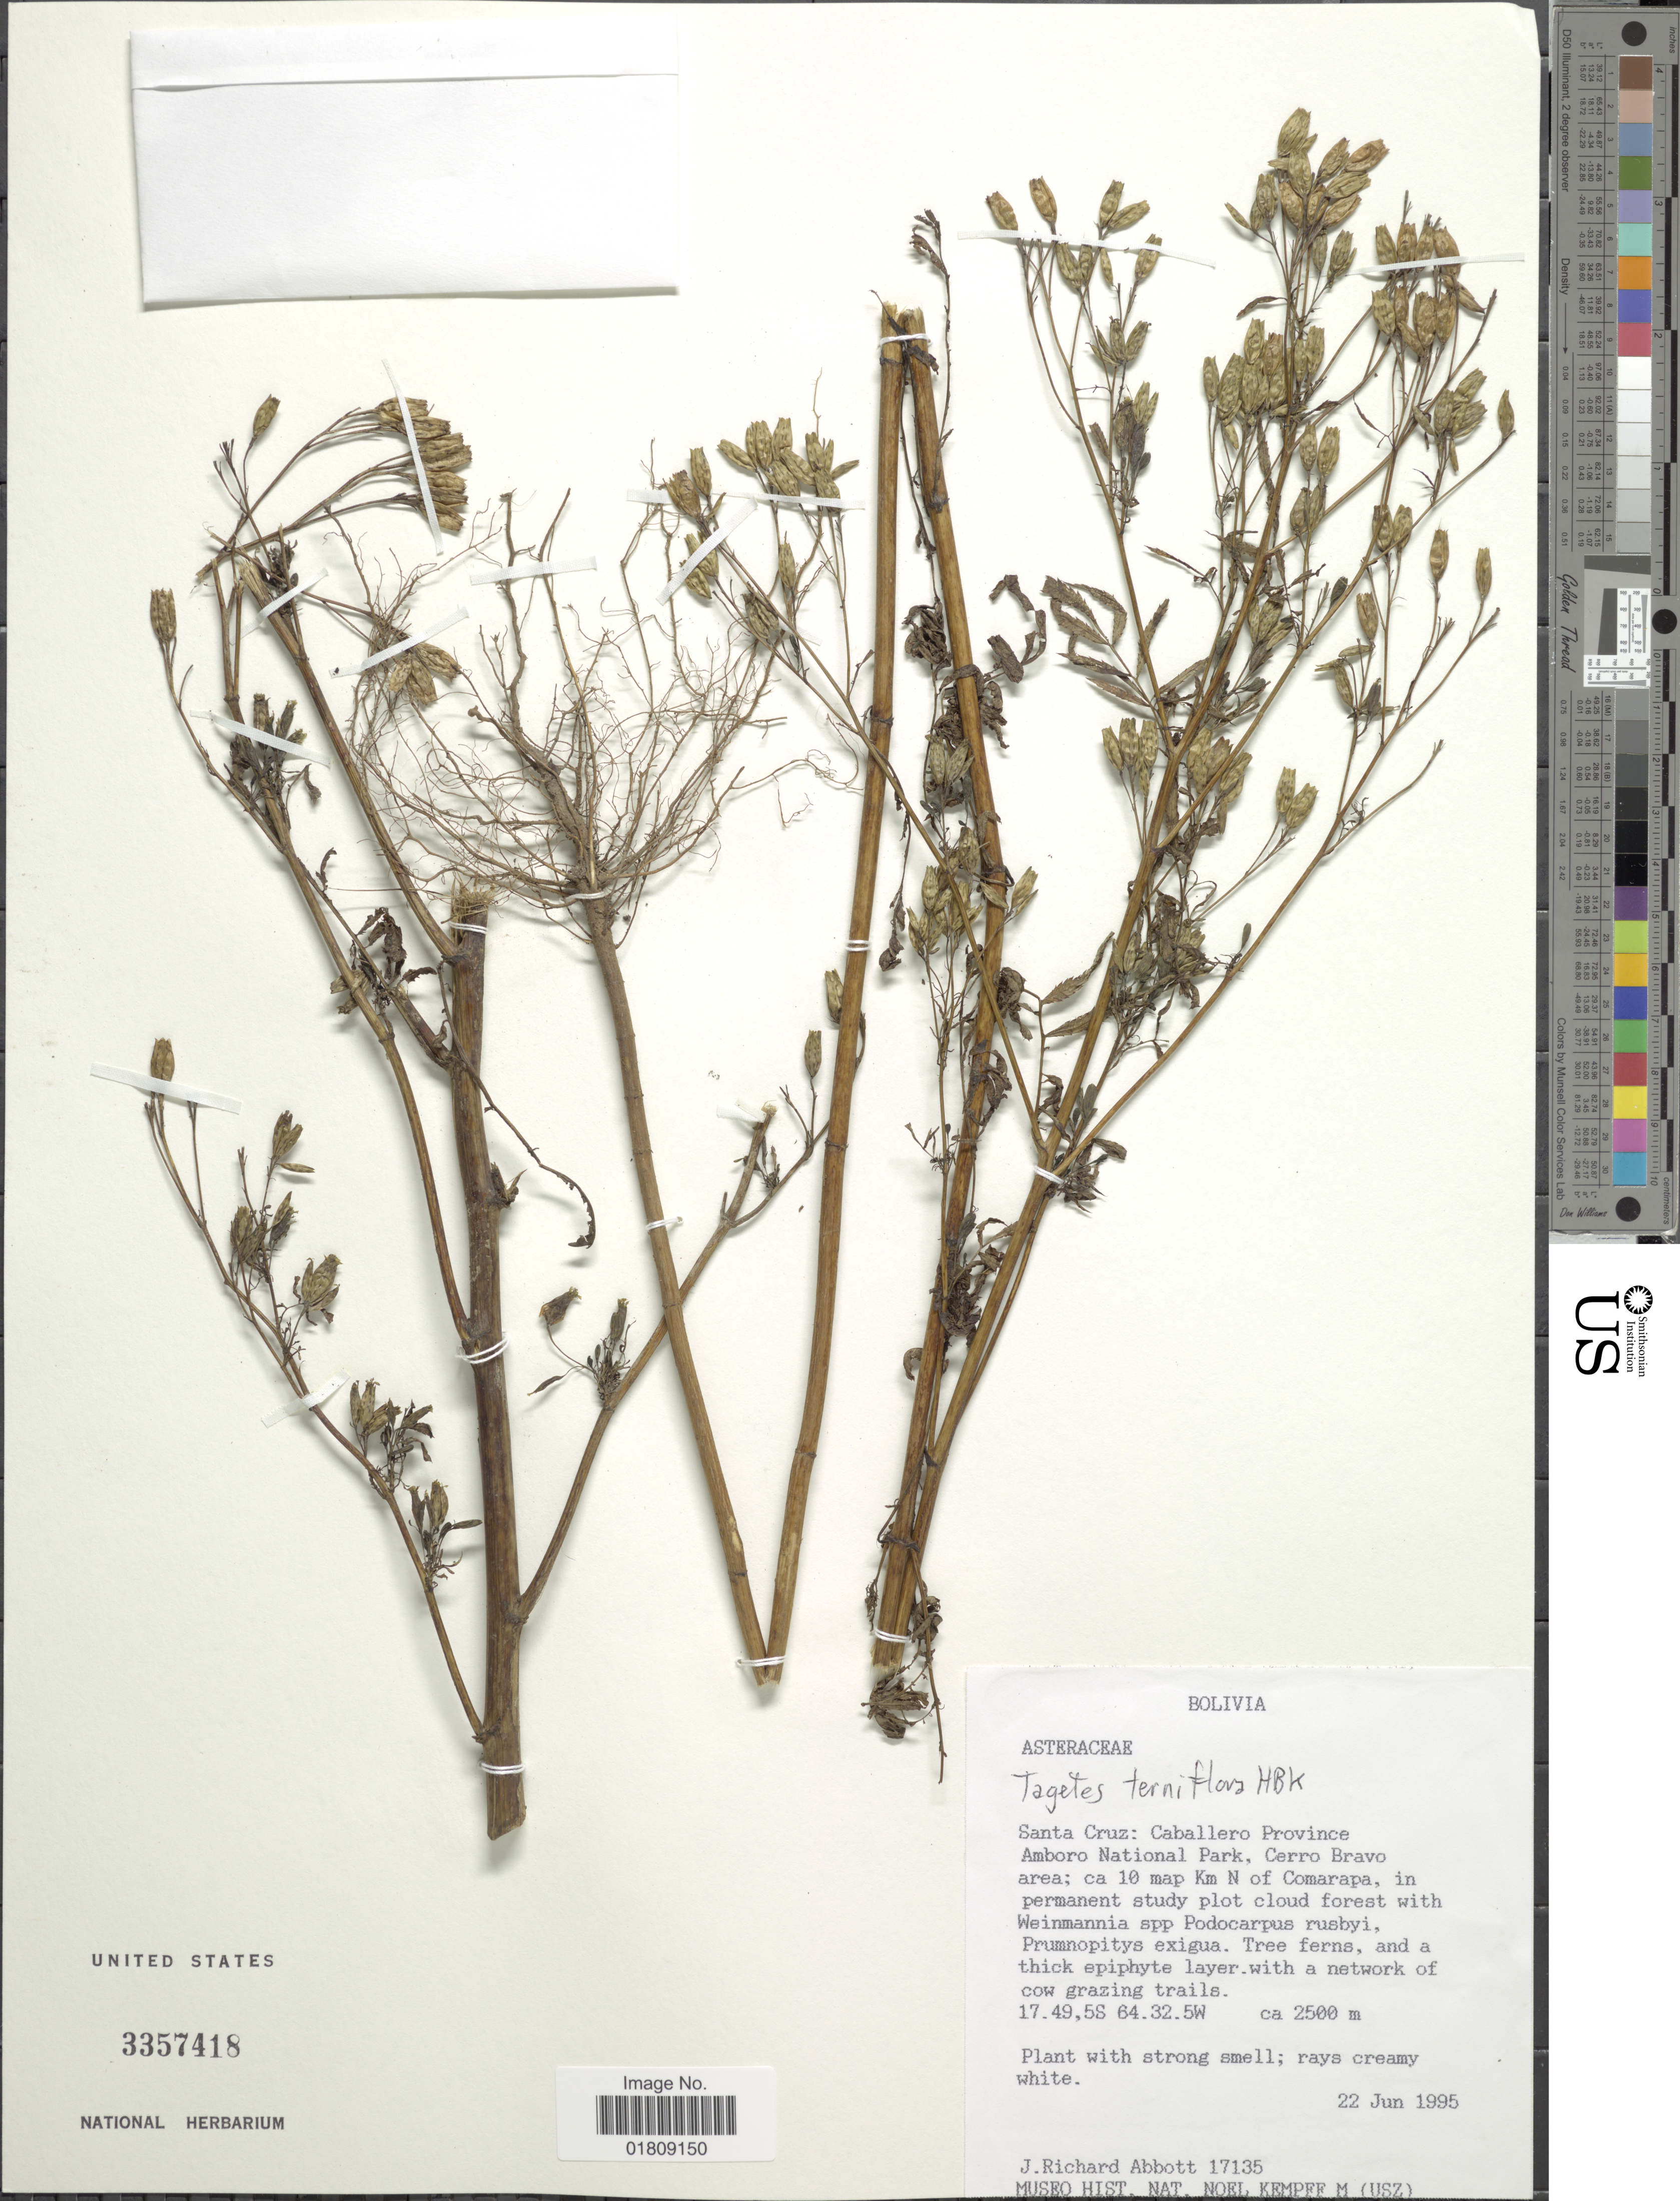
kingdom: Plantae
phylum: Tracheophyta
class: Magnoliopsida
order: Asterales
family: Asteraceae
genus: Tagetes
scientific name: Tagetes terniflora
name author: Kunth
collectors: J. R. Abbott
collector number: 17135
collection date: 1995-06-22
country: Bolivia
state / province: Santa Cruz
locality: Caballero Province, Amboro National Park, Cerro Bravo area, ca10 map km N of Comarapa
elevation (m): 2500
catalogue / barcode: US 3357418